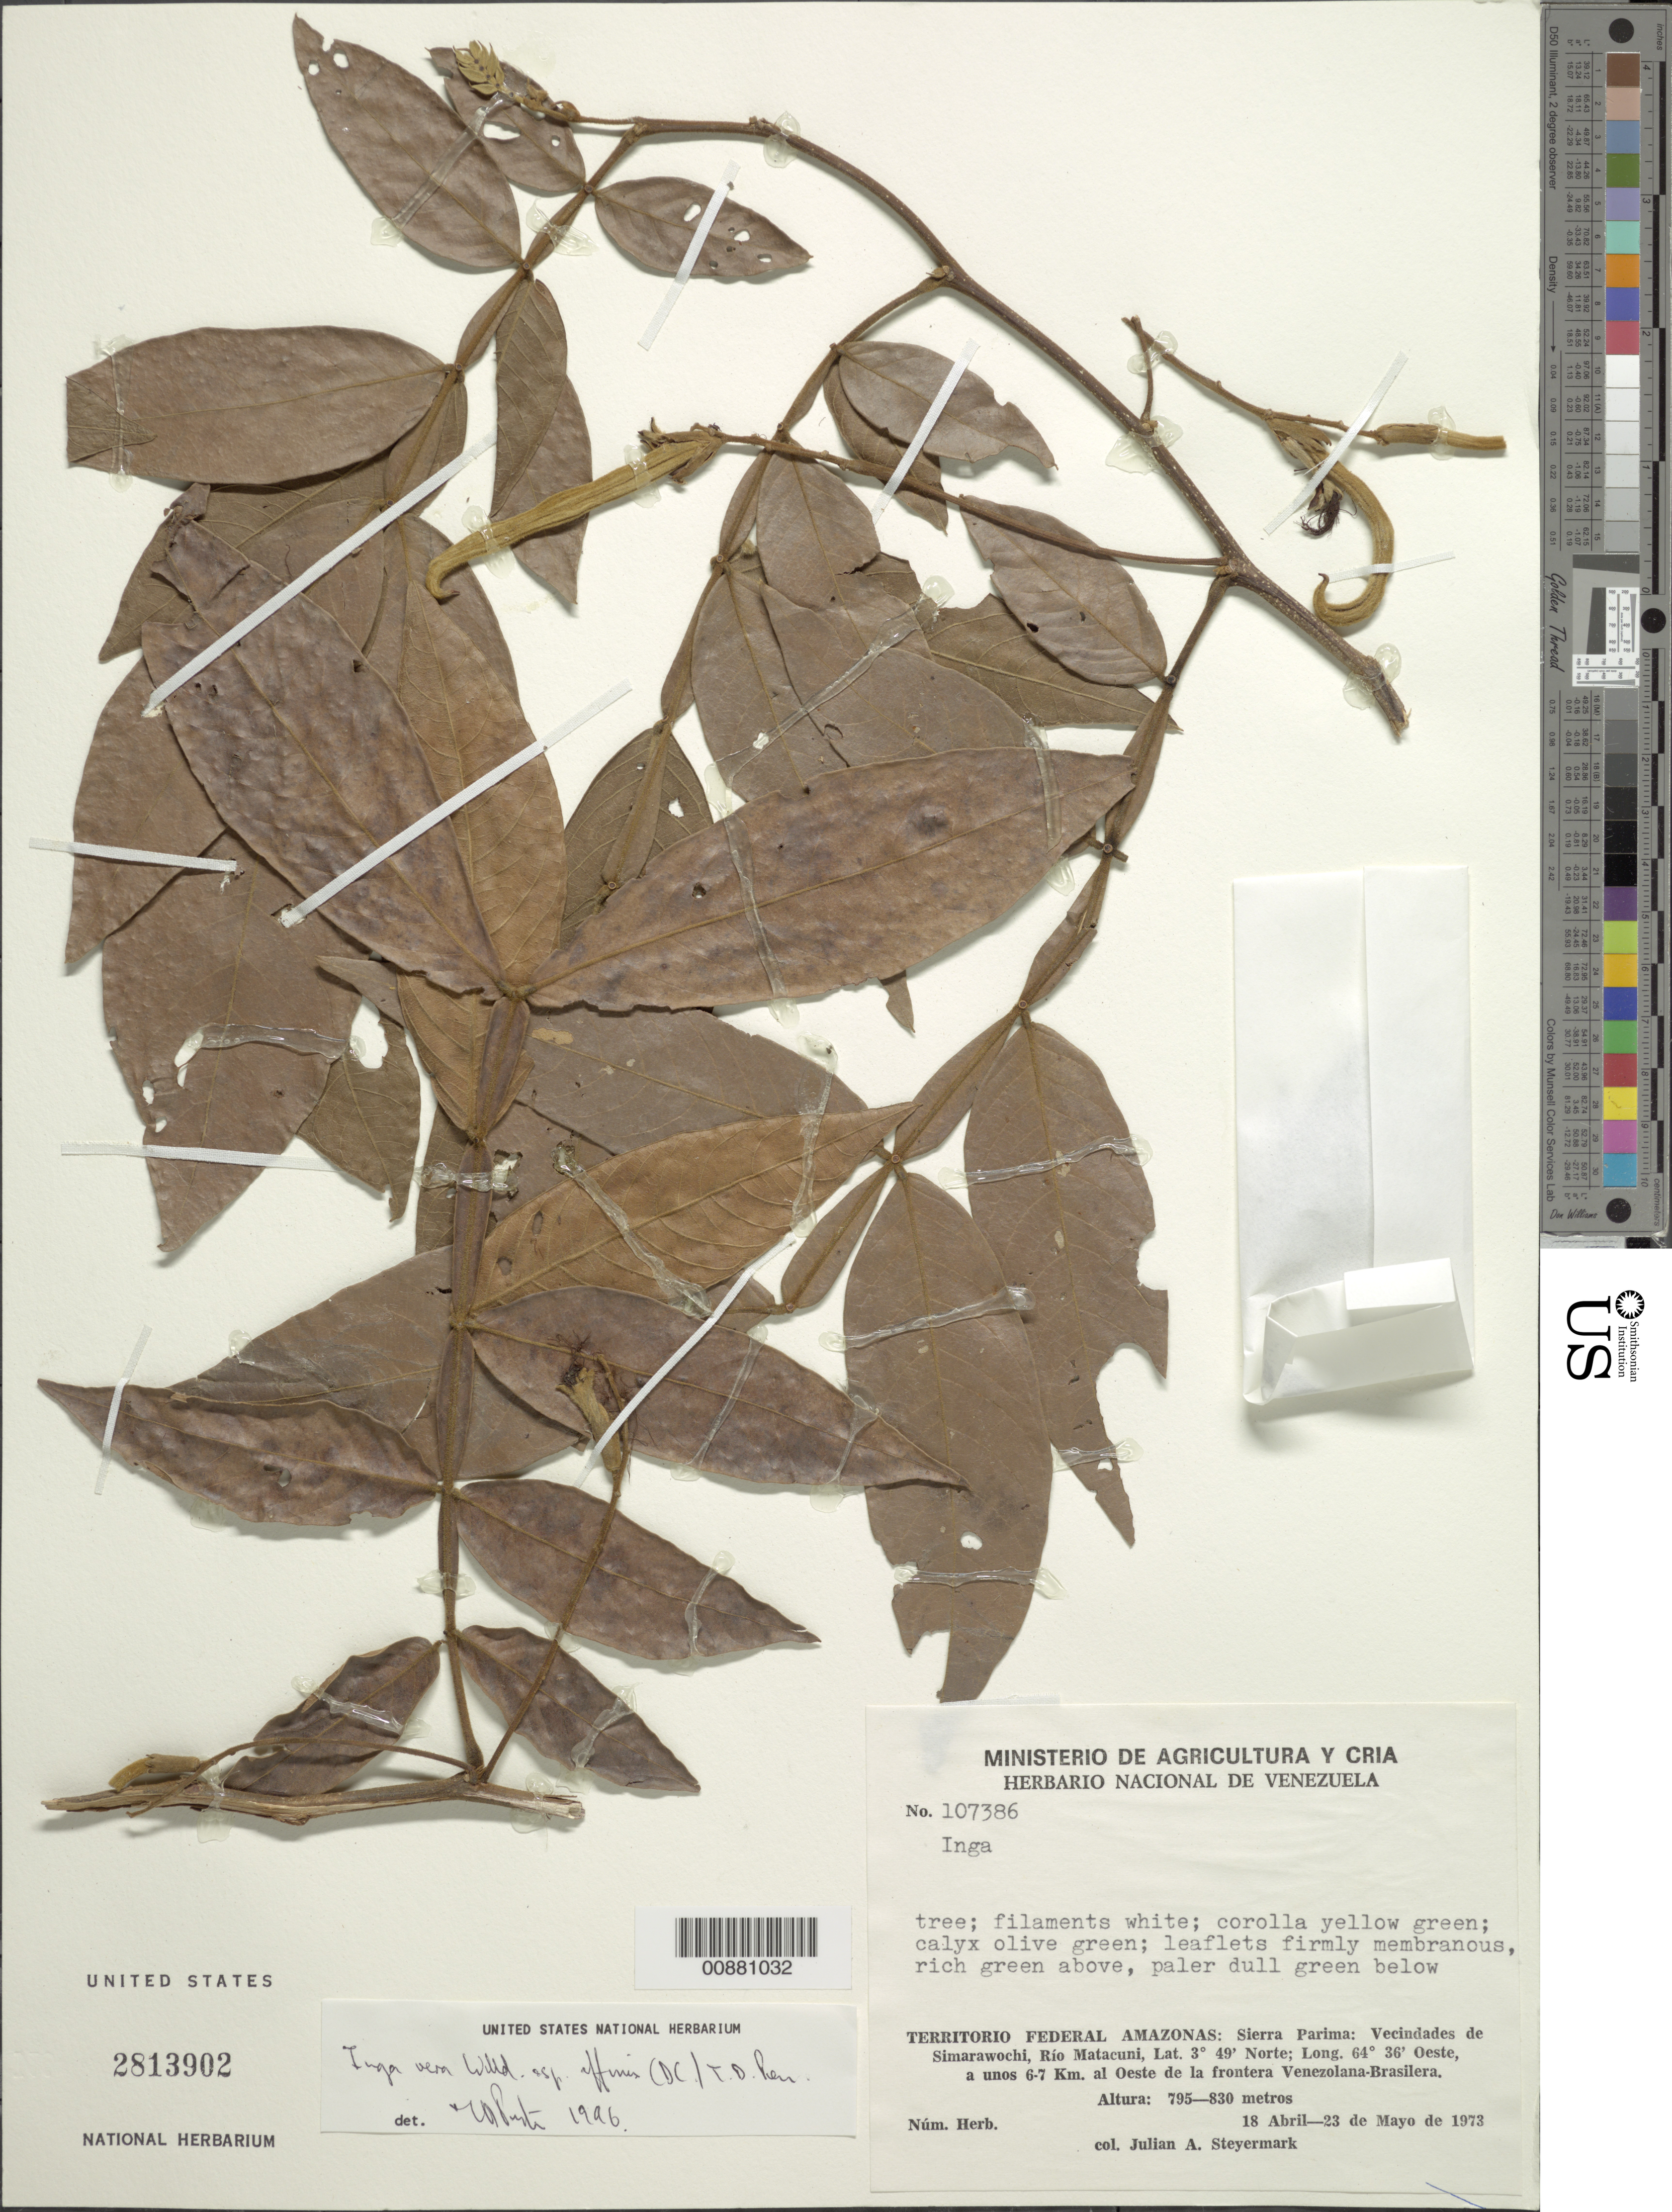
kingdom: Plantae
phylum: Tracheophyta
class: Magnoliopsida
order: Fabales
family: Fabaceae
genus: Inga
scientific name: Inga vera subsp. affinis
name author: (DC.) T.D. Penn.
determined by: Pennington, T. D., (K)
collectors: J. Steyermark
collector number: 107386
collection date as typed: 18-Apr-73 to 23-May-73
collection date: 1973-04-18/1973-05-23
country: Venezuela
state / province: Amazonas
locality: Sierra Parima; vec de Simarawochi, Río Matacuni, a unos 6-7 km al oeste de la frontera Venezolana-Brasilera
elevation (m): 795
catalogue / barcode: US 2813902